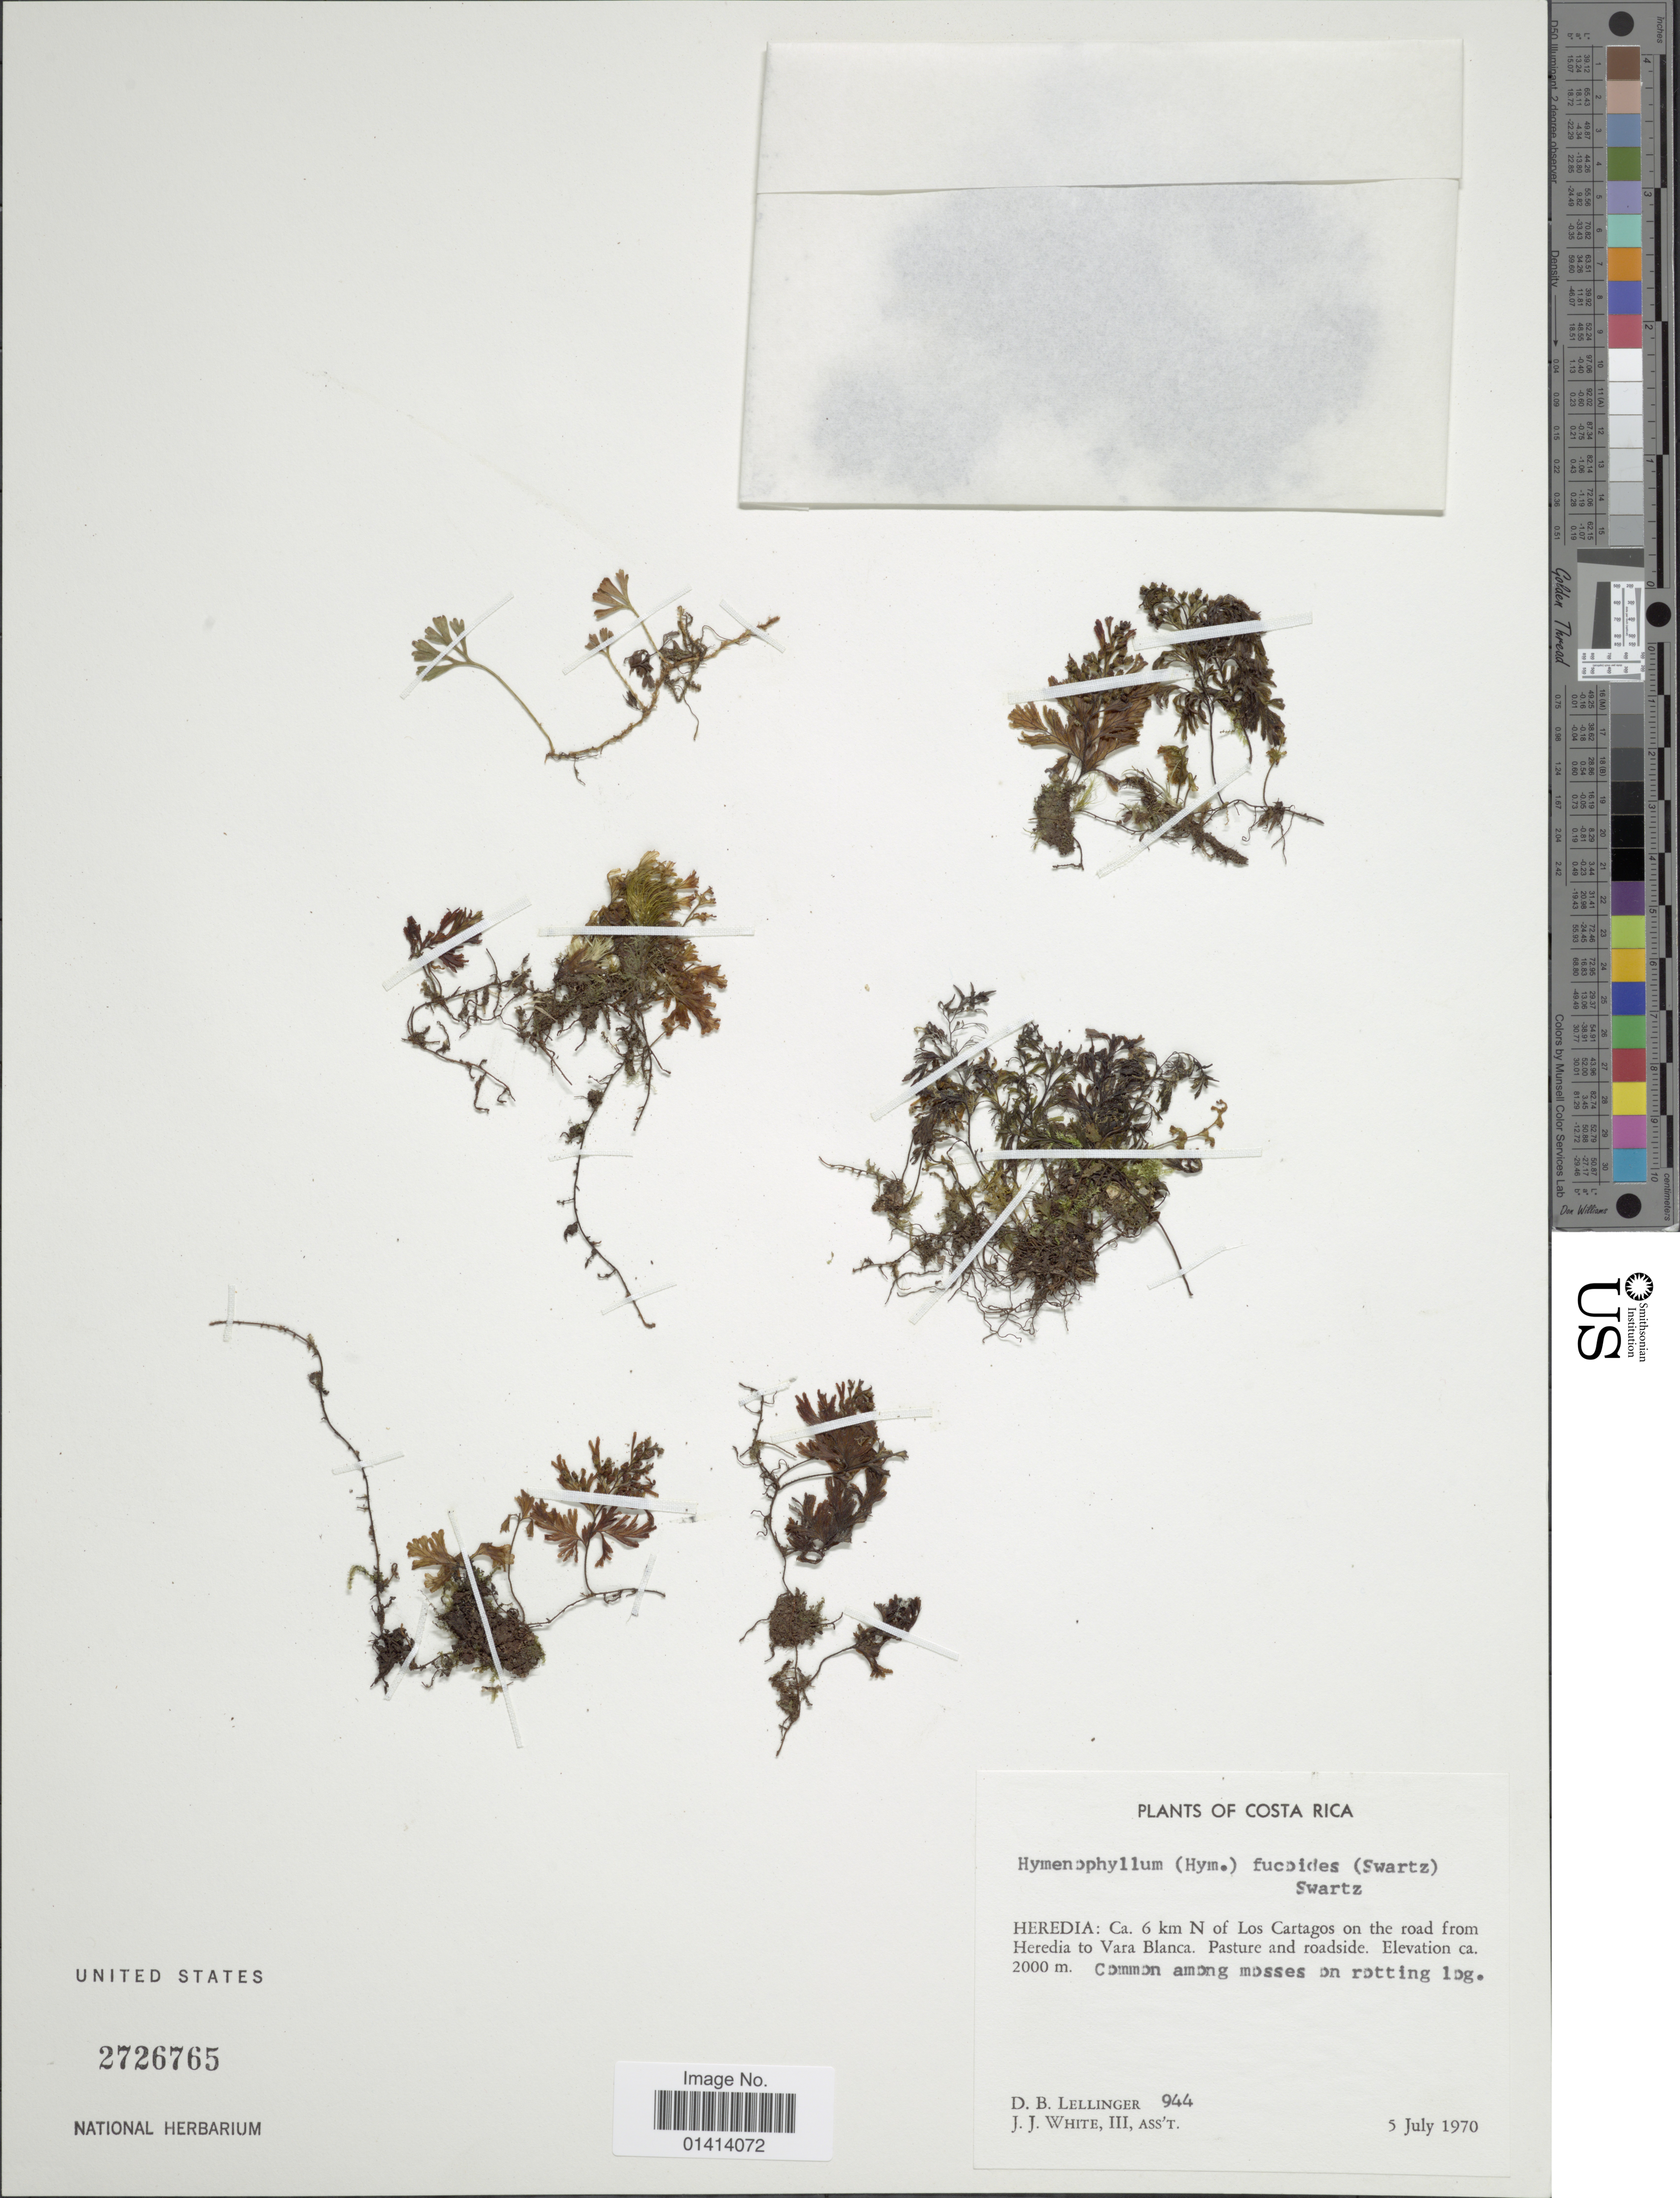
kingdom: Plantae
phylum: Tracheophyta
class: Polypodiopsida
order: Hymenophyllales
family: Hymenophyllaceae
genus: Hymenophyllum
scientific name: Hymenophyllum fucoides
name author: (Sw.) Sw.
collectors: D. B. Lellinger & J. J. White III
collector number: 944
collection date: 1970-07-05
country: Costa Rica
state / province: Heredia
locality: Ca. 6 km N of Los Cartagos on the road from Heredia to Vara Blanca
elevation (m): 2000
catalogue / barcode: US 2726765